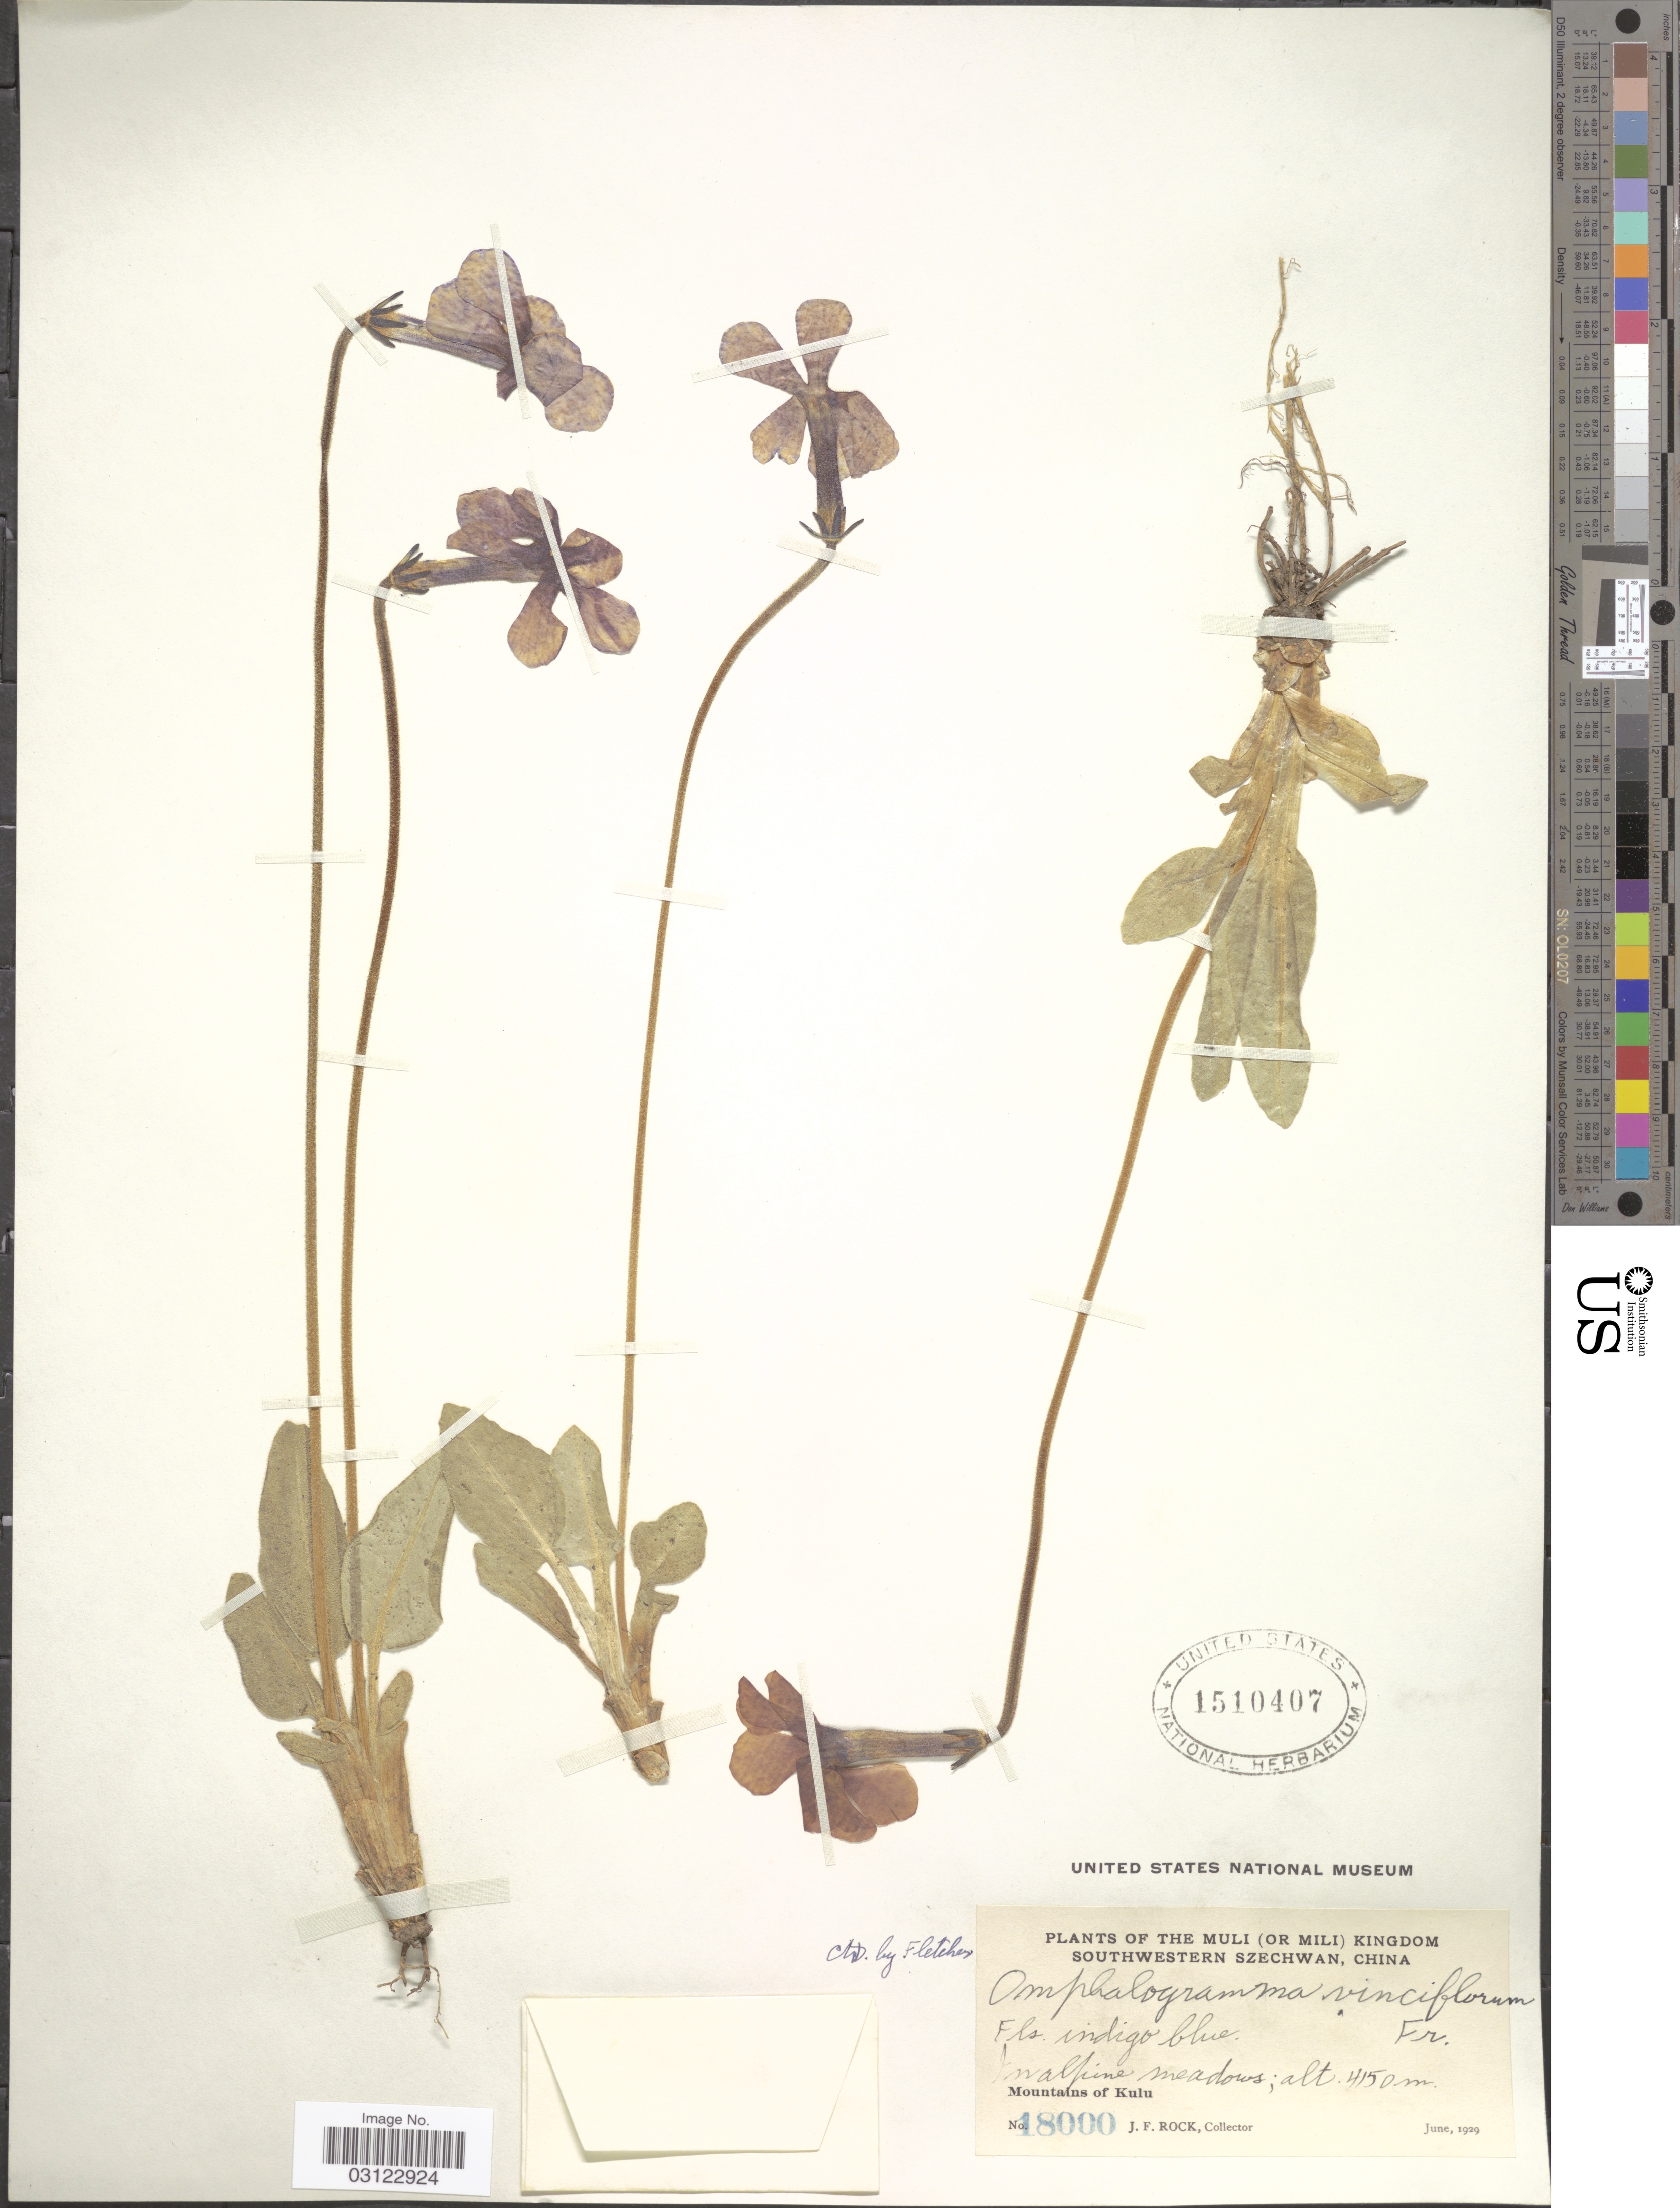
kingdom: Plantae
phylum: Tracheophyta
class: Magnoliopsida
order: Ericales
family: Primulaceae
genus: Omphalogramma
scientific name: Omphalogramma vinciflorum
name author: (Franch.) Franch.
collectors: J. Rock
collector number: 18000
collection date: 1929-06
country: China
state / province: Sichuan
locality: The Muli (or Mili) Kingdom Southwestern Szechwan. In alpine meadows. Mountains of Kulu.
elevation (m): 4150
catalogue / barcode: US 1510407